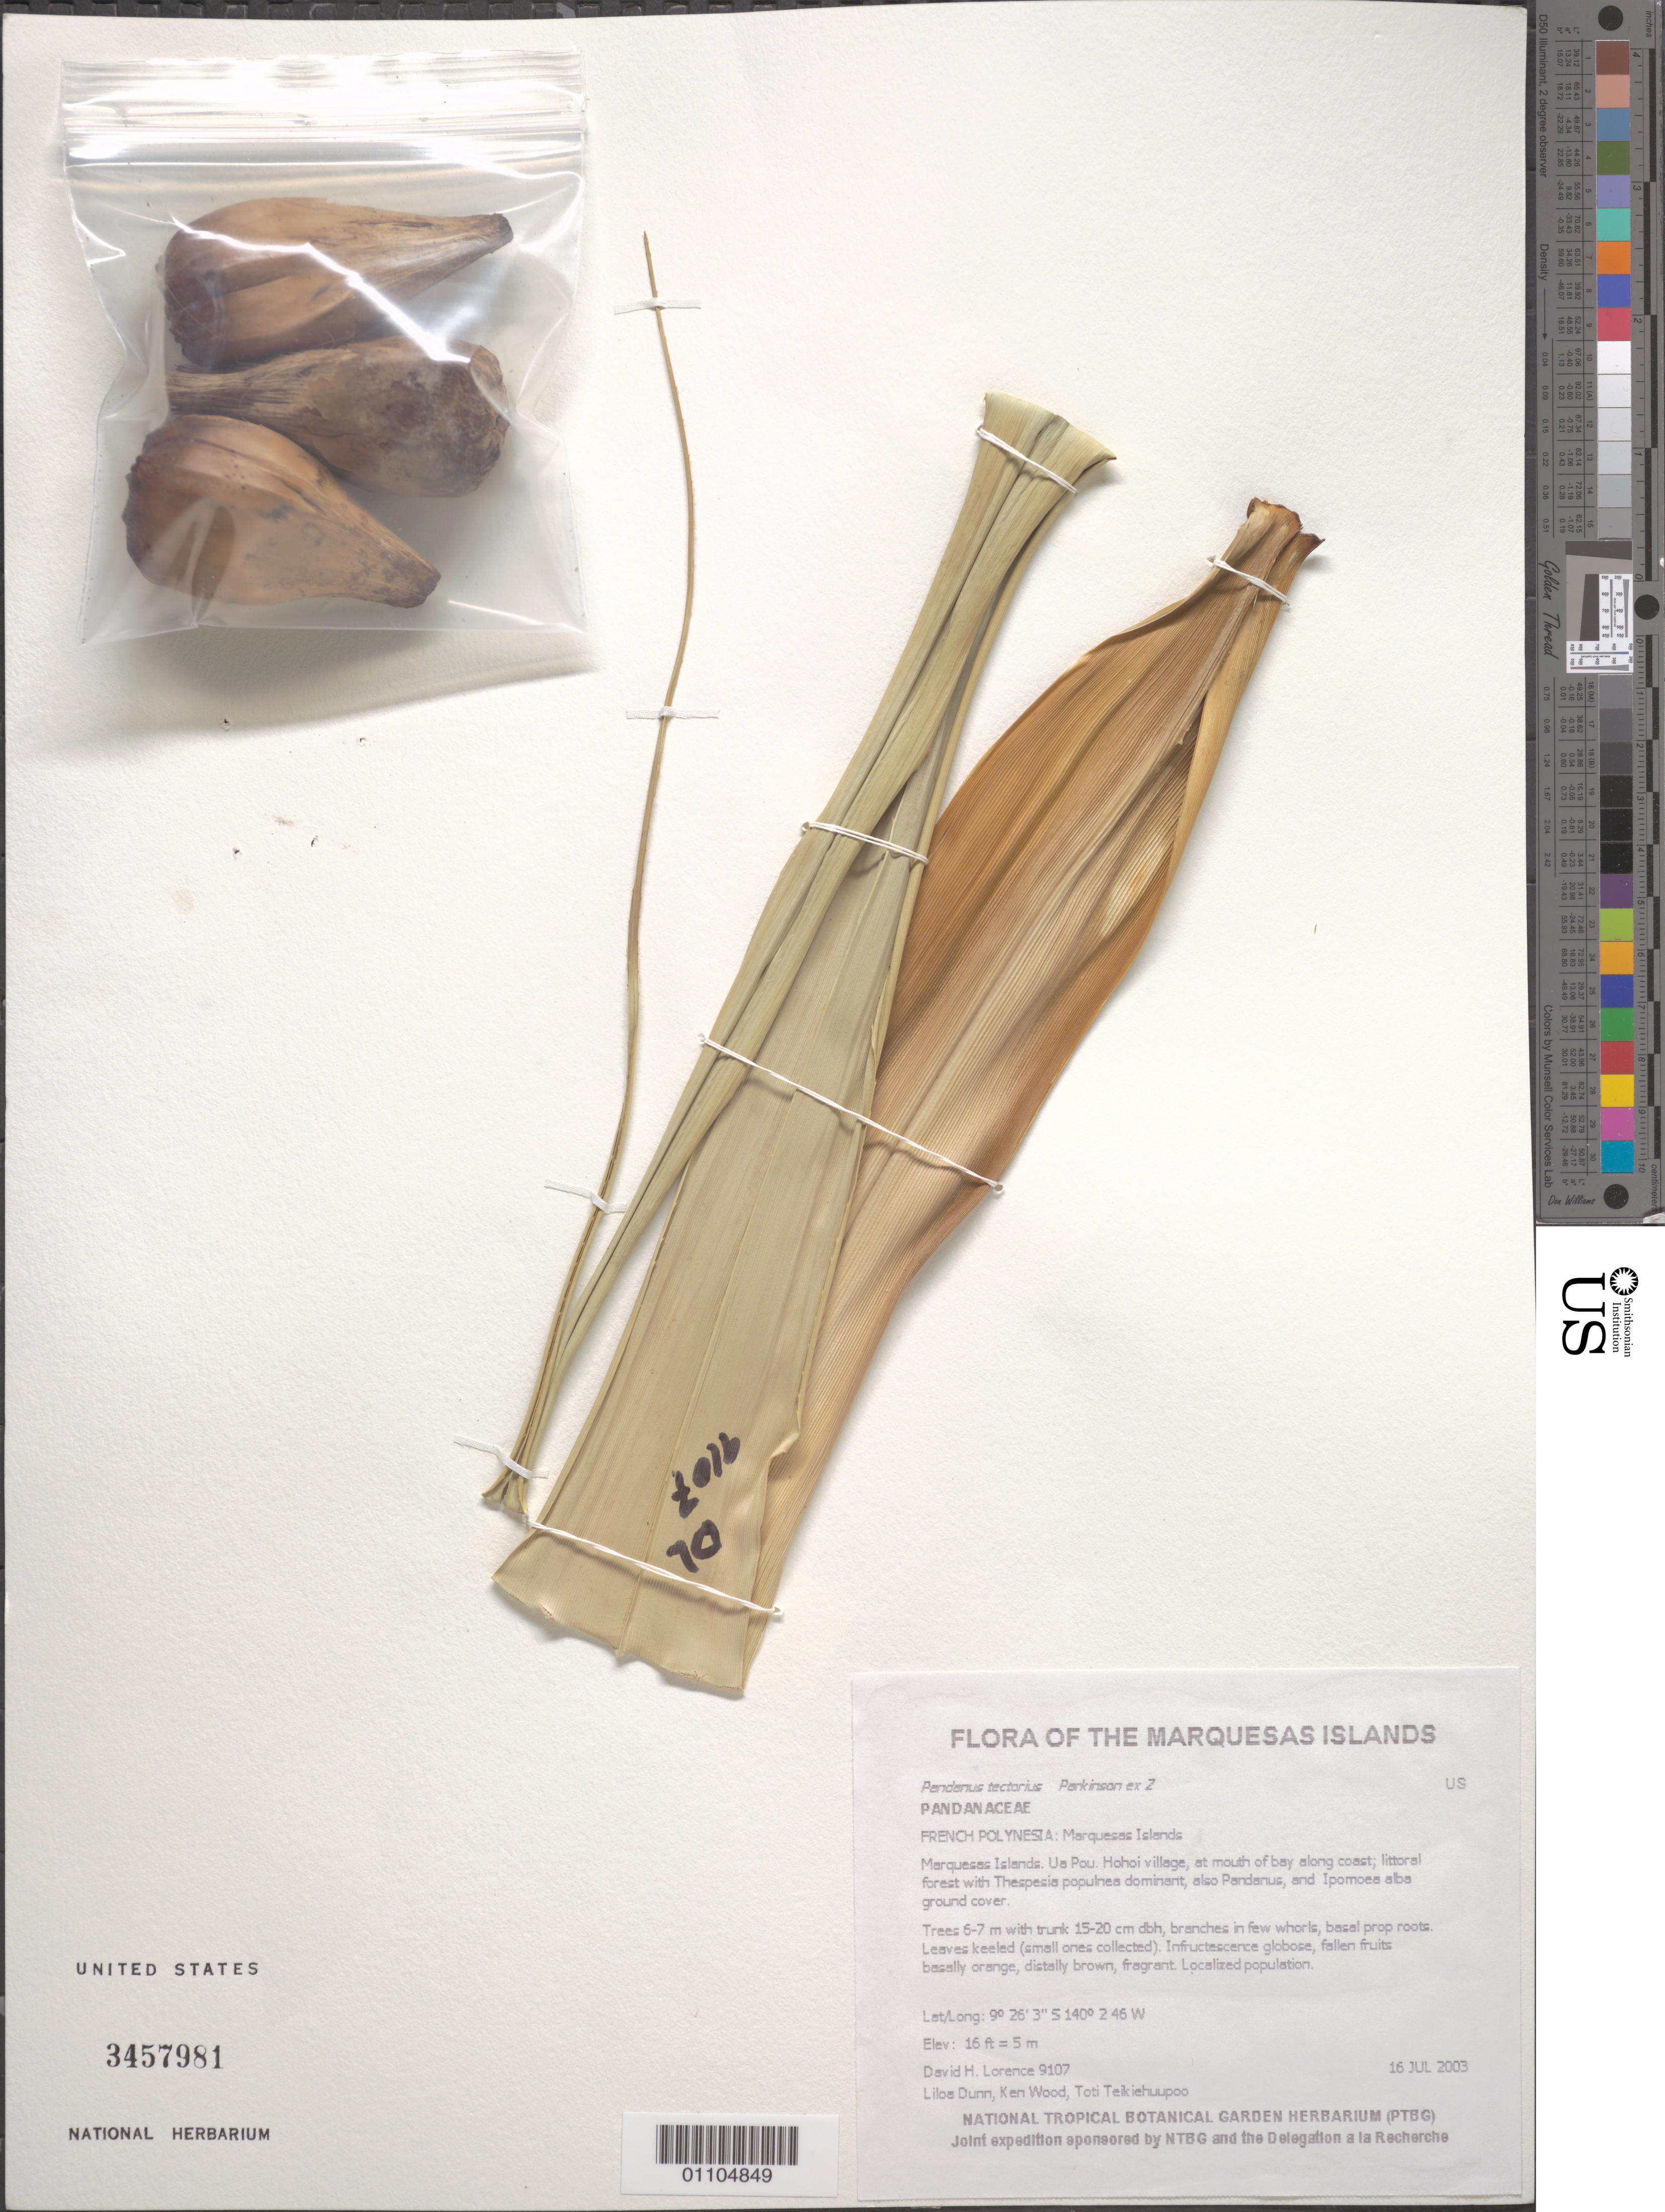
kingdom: Plantae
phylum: Tracheophyta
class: Liliopsida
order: Pandanales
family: Pandanaceae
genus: Pandanus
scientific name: Pandanus tectorius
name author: Parkinson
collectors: D. Lorence, L. Dunn, K. R. Wood & T. Teikiehuupoo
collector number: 9107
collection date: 2003-07-16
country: French Polynesia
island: Ua Pou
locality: Hohoi village, at mouth of bay along coast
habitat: Littoral forest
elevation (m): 5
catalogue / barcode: US 3457981